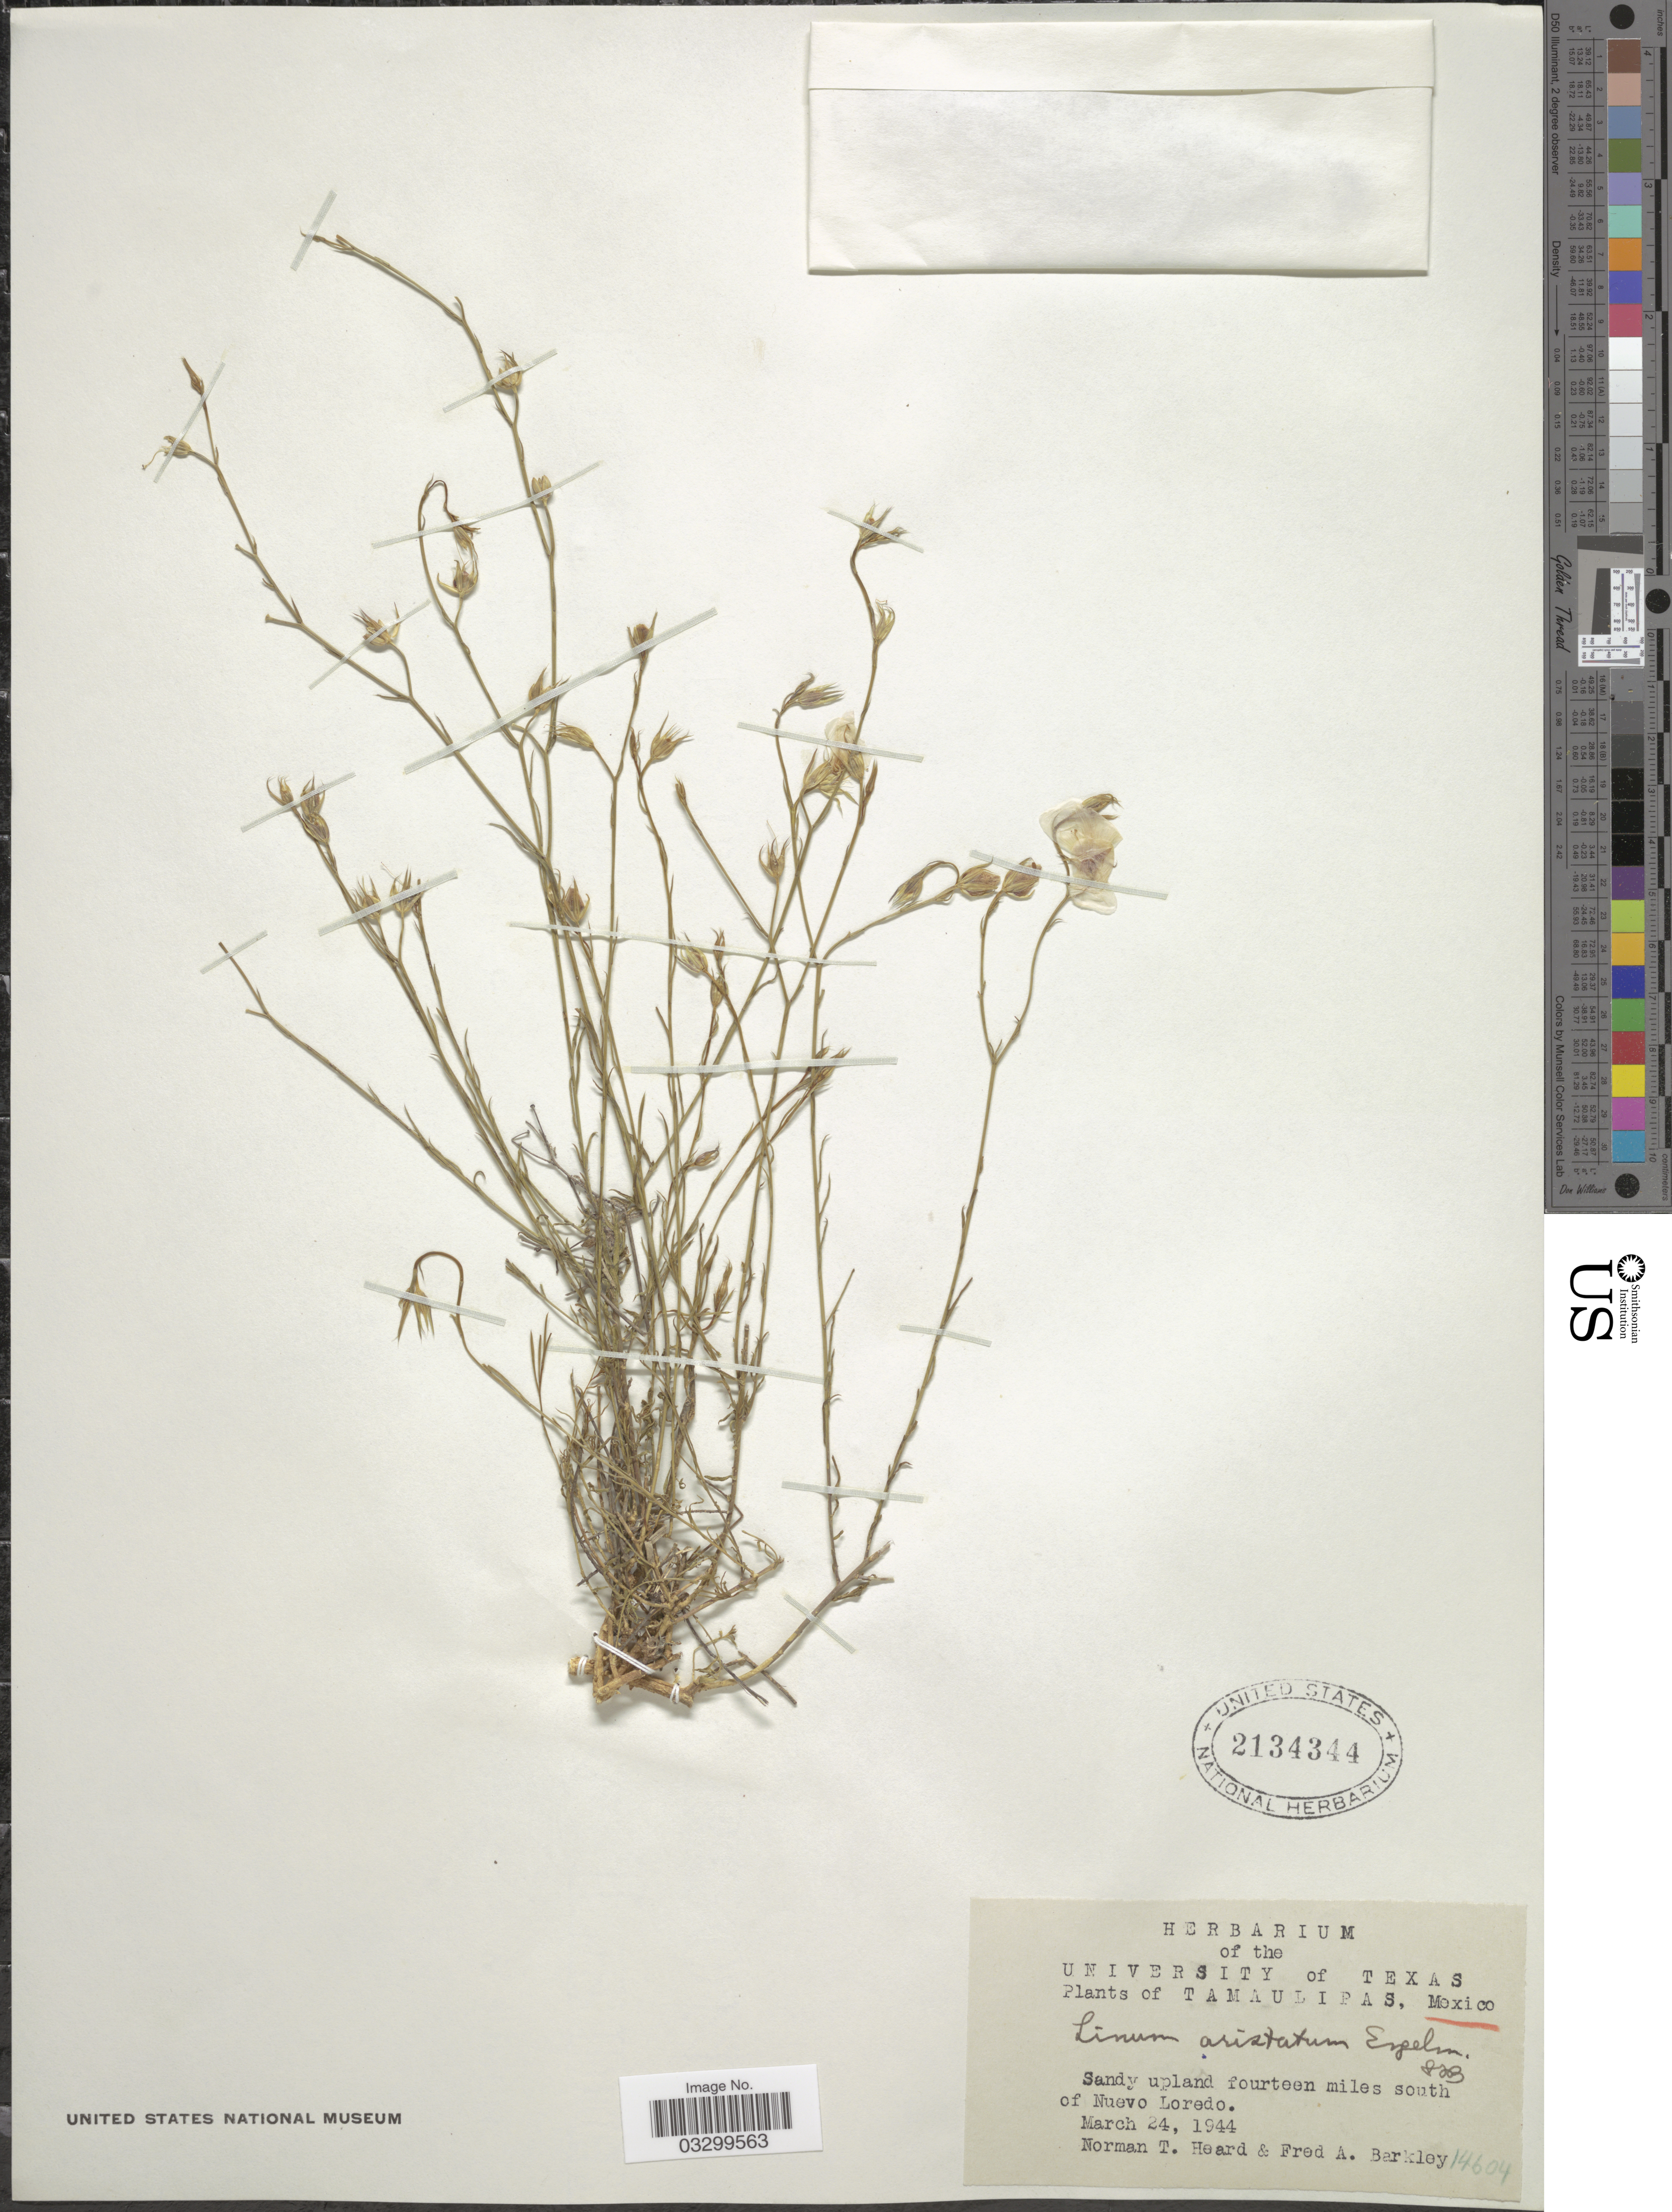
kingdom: Plantae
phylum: Tracheophyta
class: Magnoliopsida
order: Malpighiales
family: Linaceae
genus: Linum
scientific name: Linum aristatum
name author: Engelm.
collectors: N. Heard & F. A. Barkley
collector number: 14604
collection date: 1944-03-24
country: Mexico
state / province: Tamaulipas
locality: Fourteen miles south of Nuevo Loredo.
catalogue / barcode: US 2134344